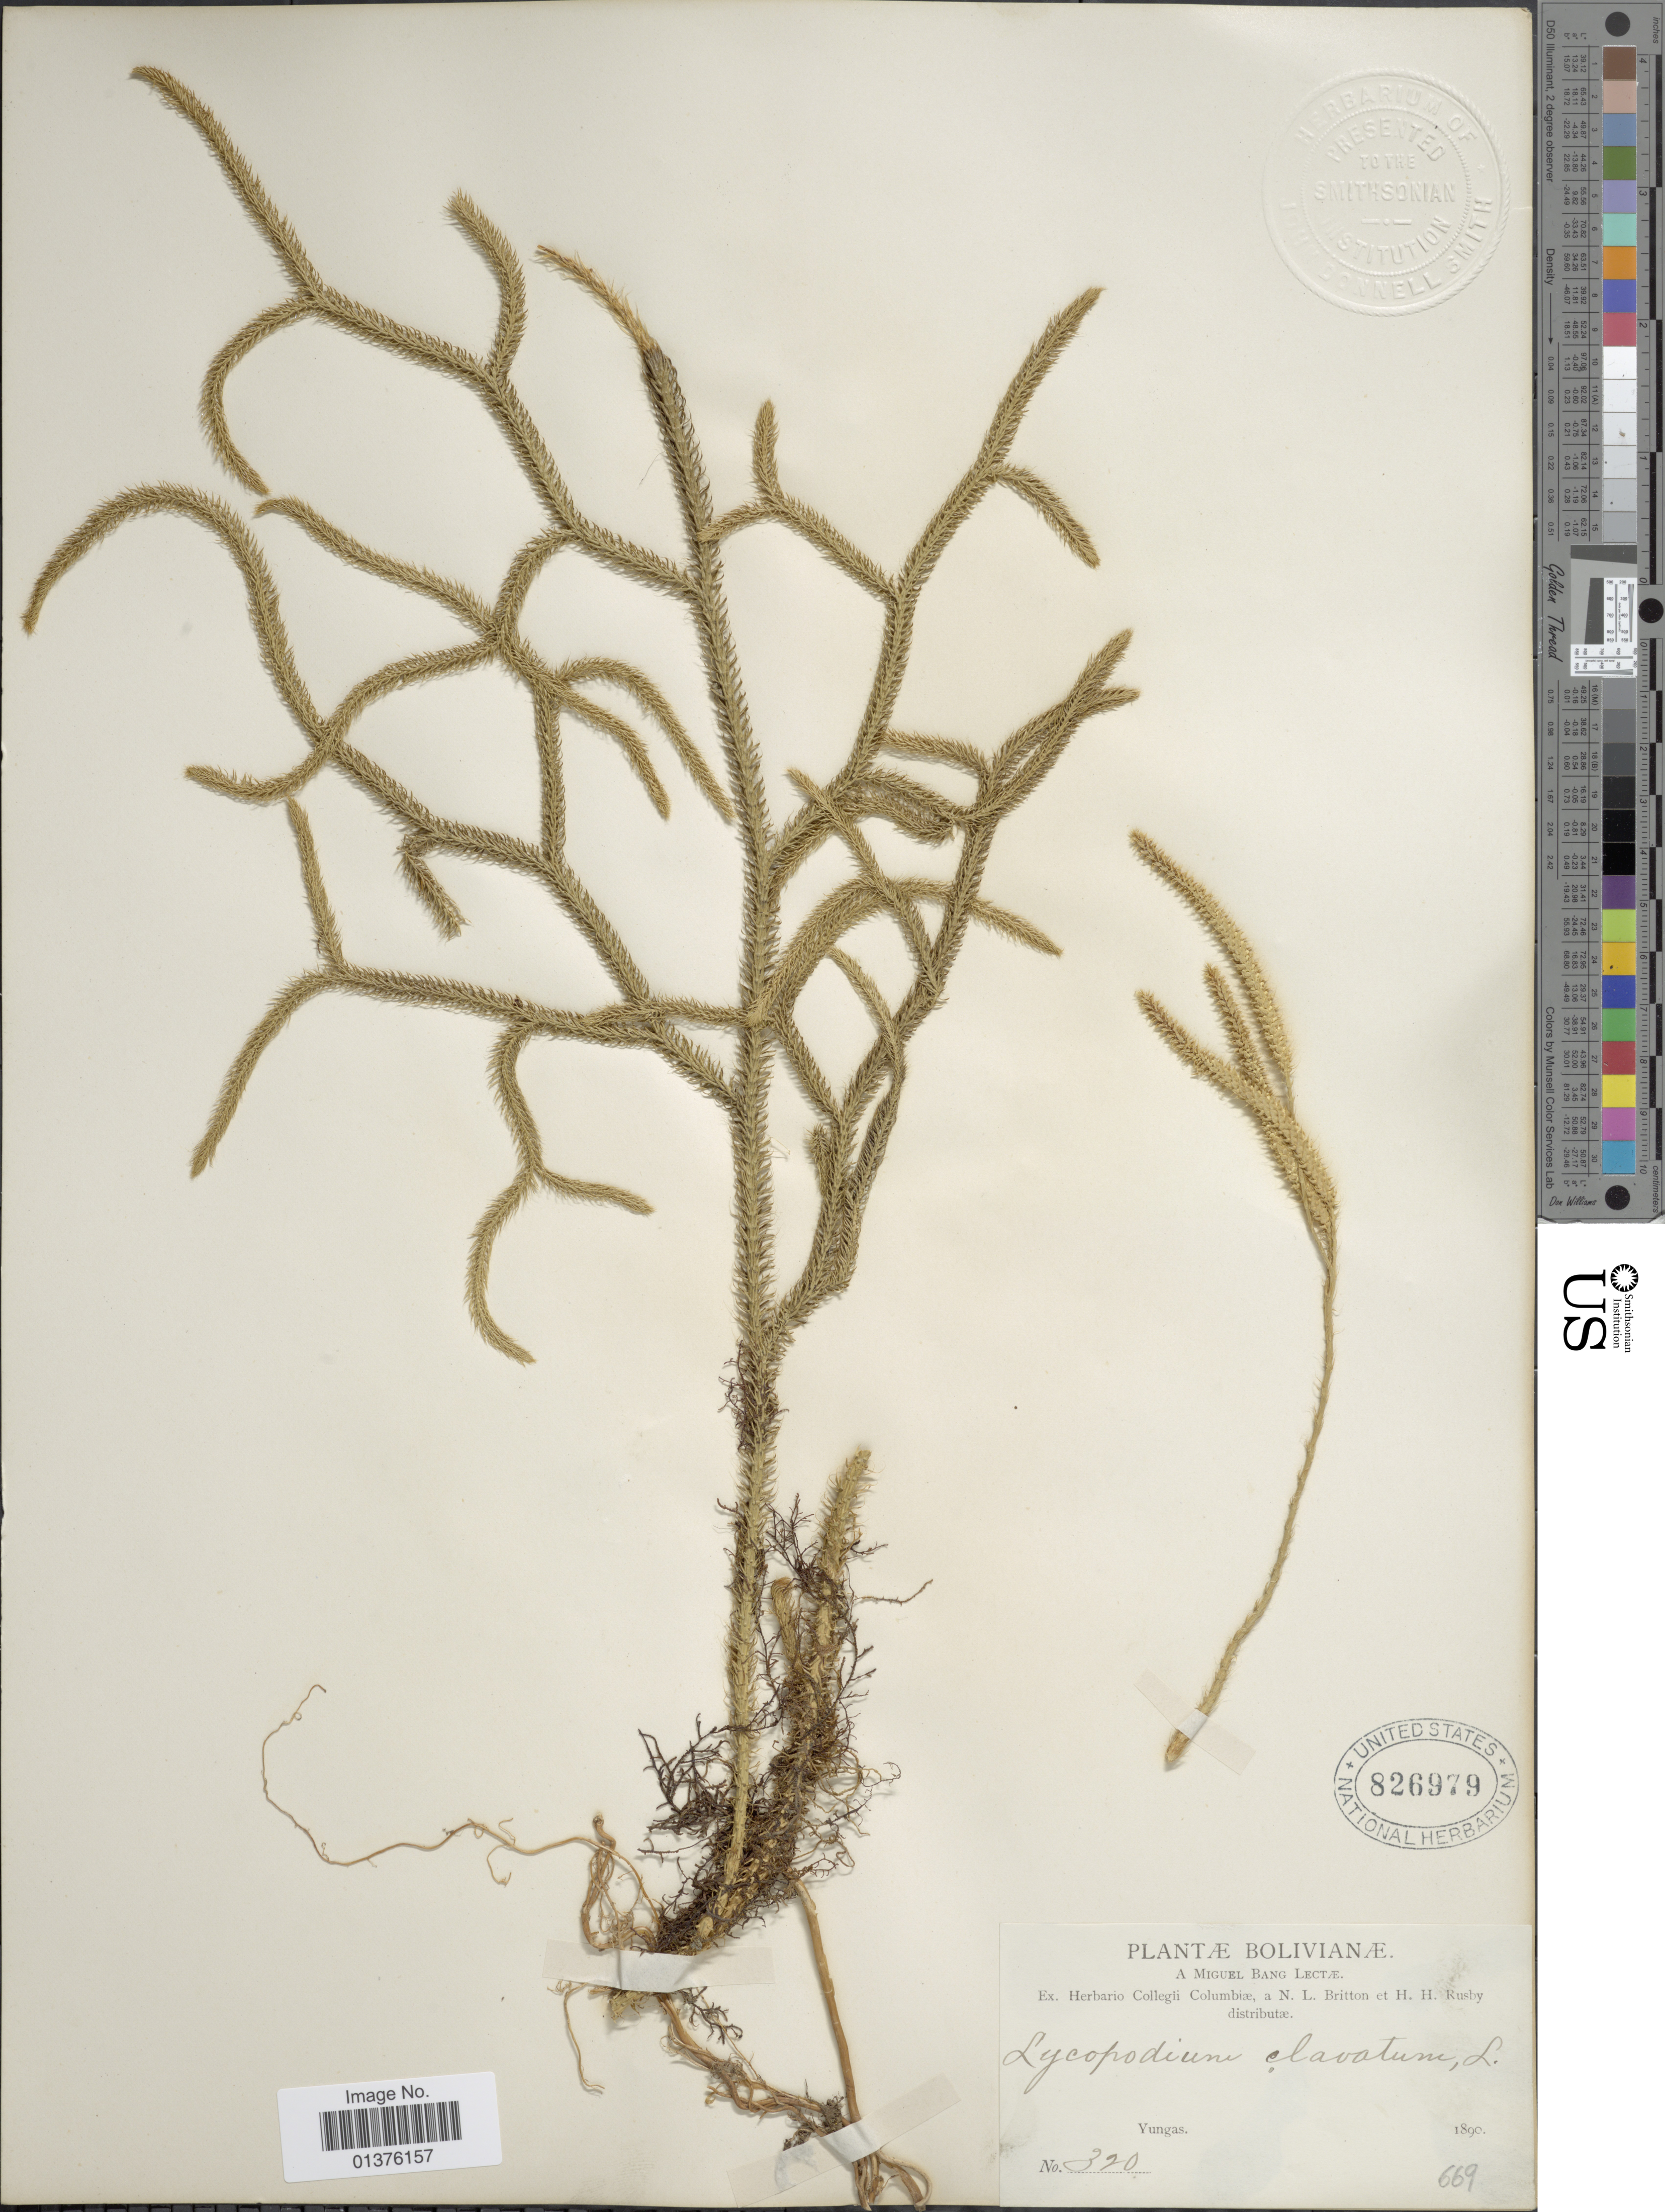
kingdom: Plantae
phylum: Tracheophyta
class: Lycopodiopsida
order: Lycopodiales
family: Lycopodiaceae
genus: Lycopodium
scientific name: Lycopodium clavatum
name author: L.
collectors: M. Bang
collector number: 320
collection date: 1890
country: Bolivia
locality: Yungas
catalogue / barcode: US 826979